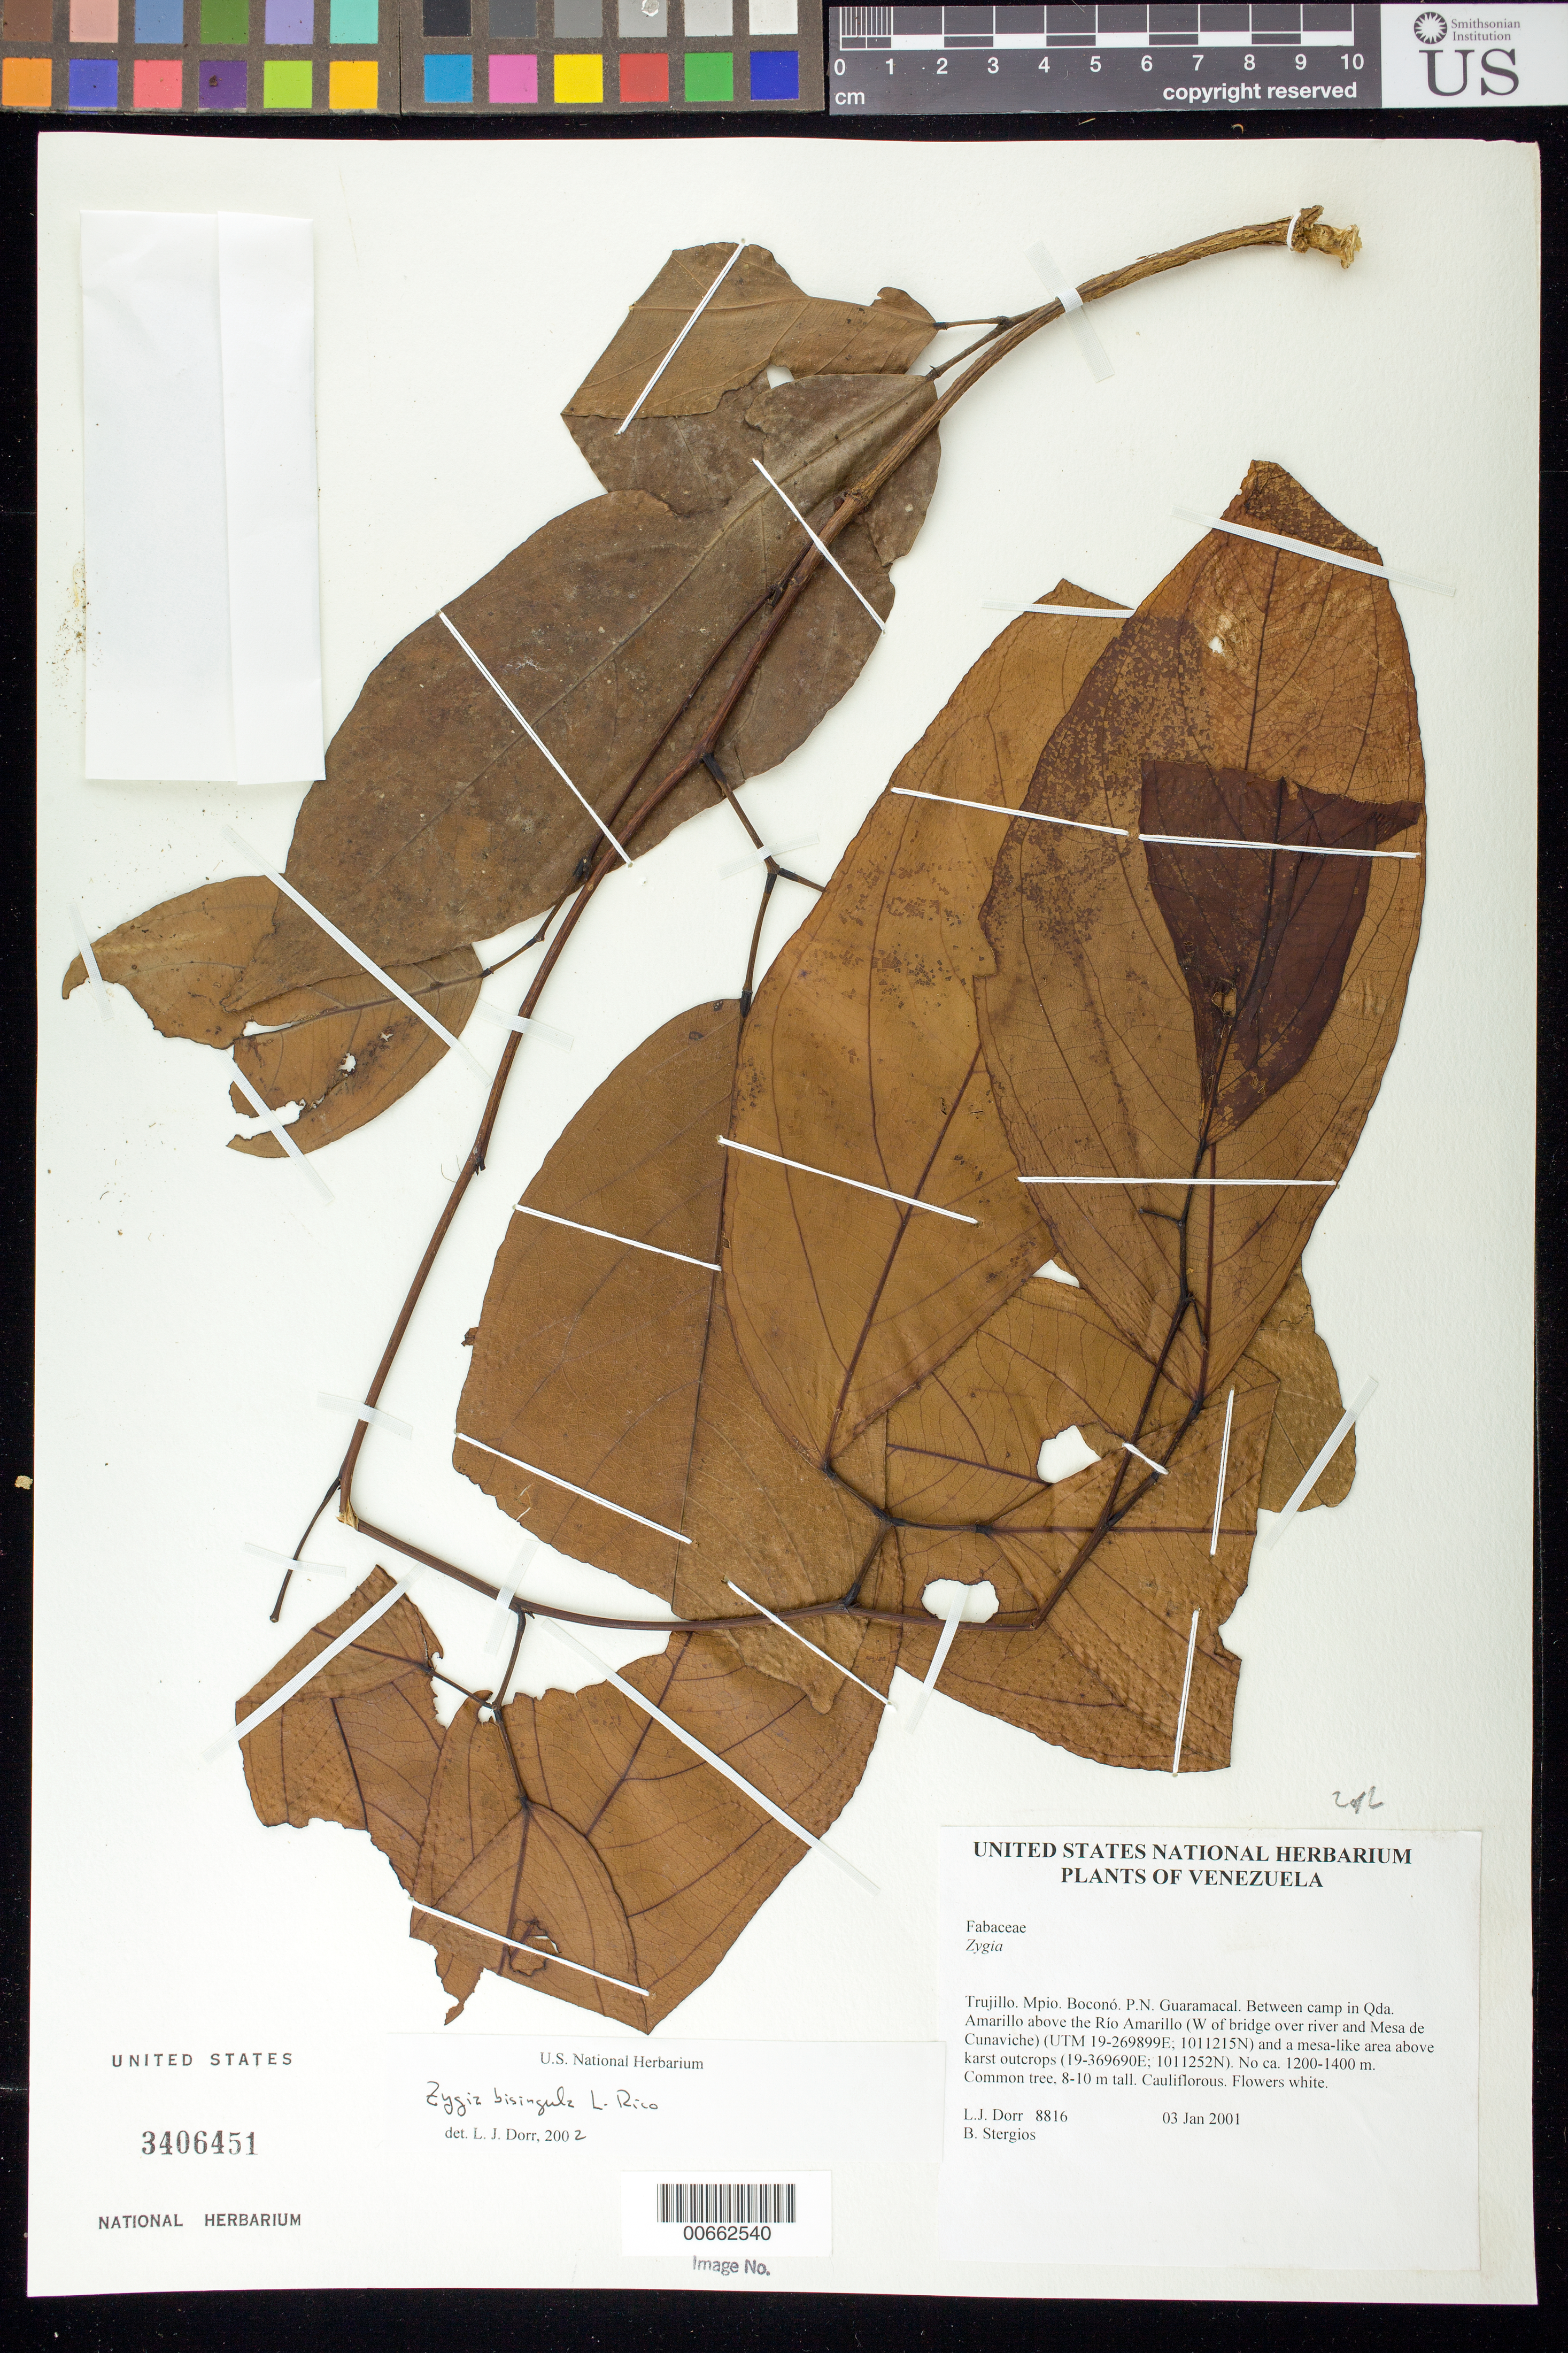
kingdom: Plantae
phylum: Tracheophyta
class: Magnoliopsida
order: Fabales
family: Fabaceae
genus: Zygia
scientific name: Zygia bisingula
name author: L. Rico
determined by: Dorr, L. J., (BOT), Smithsonian Institution - National Museum of Natural History (UNITED STATES)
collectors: L. J. Dorr & B. G. Stergios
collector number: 8816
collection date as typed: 03 Jan 2001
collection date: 2001-01-03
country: Venezuela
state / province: Trujillo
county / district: Boconó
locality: Parque Nacional Guaramacal. Between camp in Qda Amarillo above Río Amarillo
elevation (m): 1200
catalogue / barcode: US 3406451